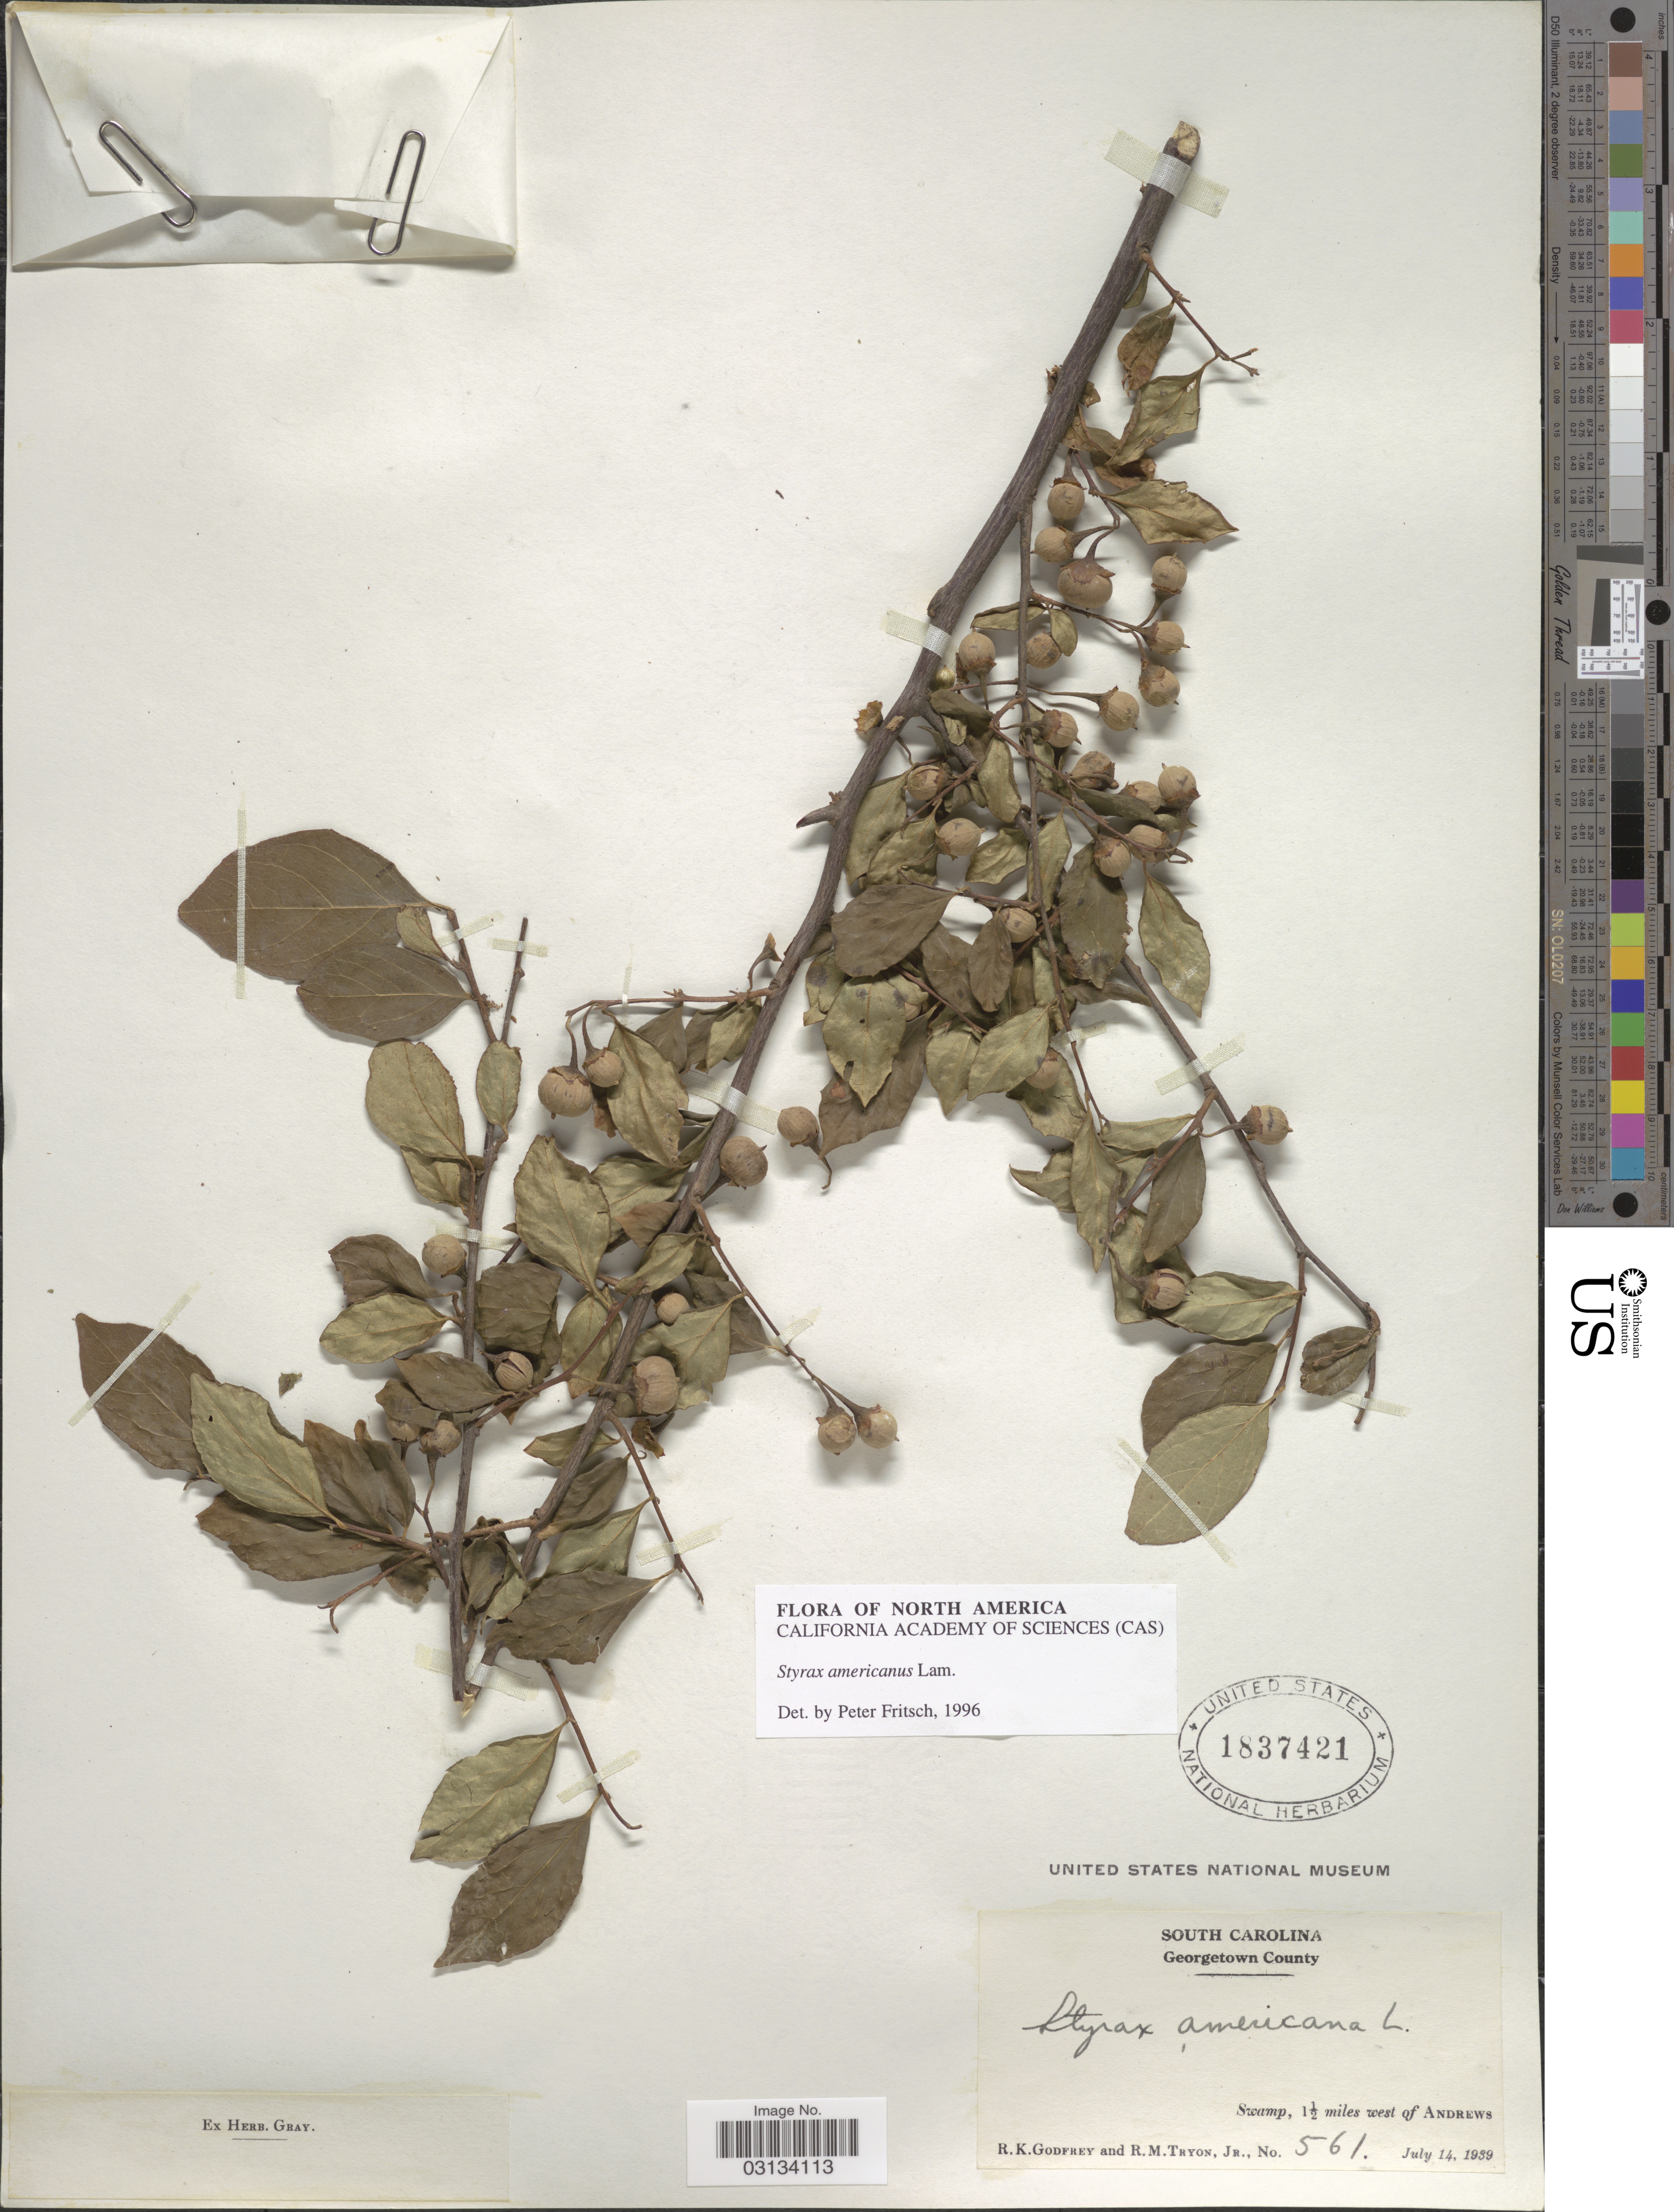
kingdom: Plantae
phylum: Tracheophyta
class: Magnoliopsida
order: Ericales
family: Styracaceae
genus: Styrax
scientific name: Styrax americanus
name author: Lam.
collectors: R. K. Godfrey & R. Tryon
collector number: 561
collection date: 1939-07-14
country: United States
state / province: South Carolina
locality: Georgetown County. Swamp, 1½ miles west of Andrews.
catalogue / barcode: US 1837421